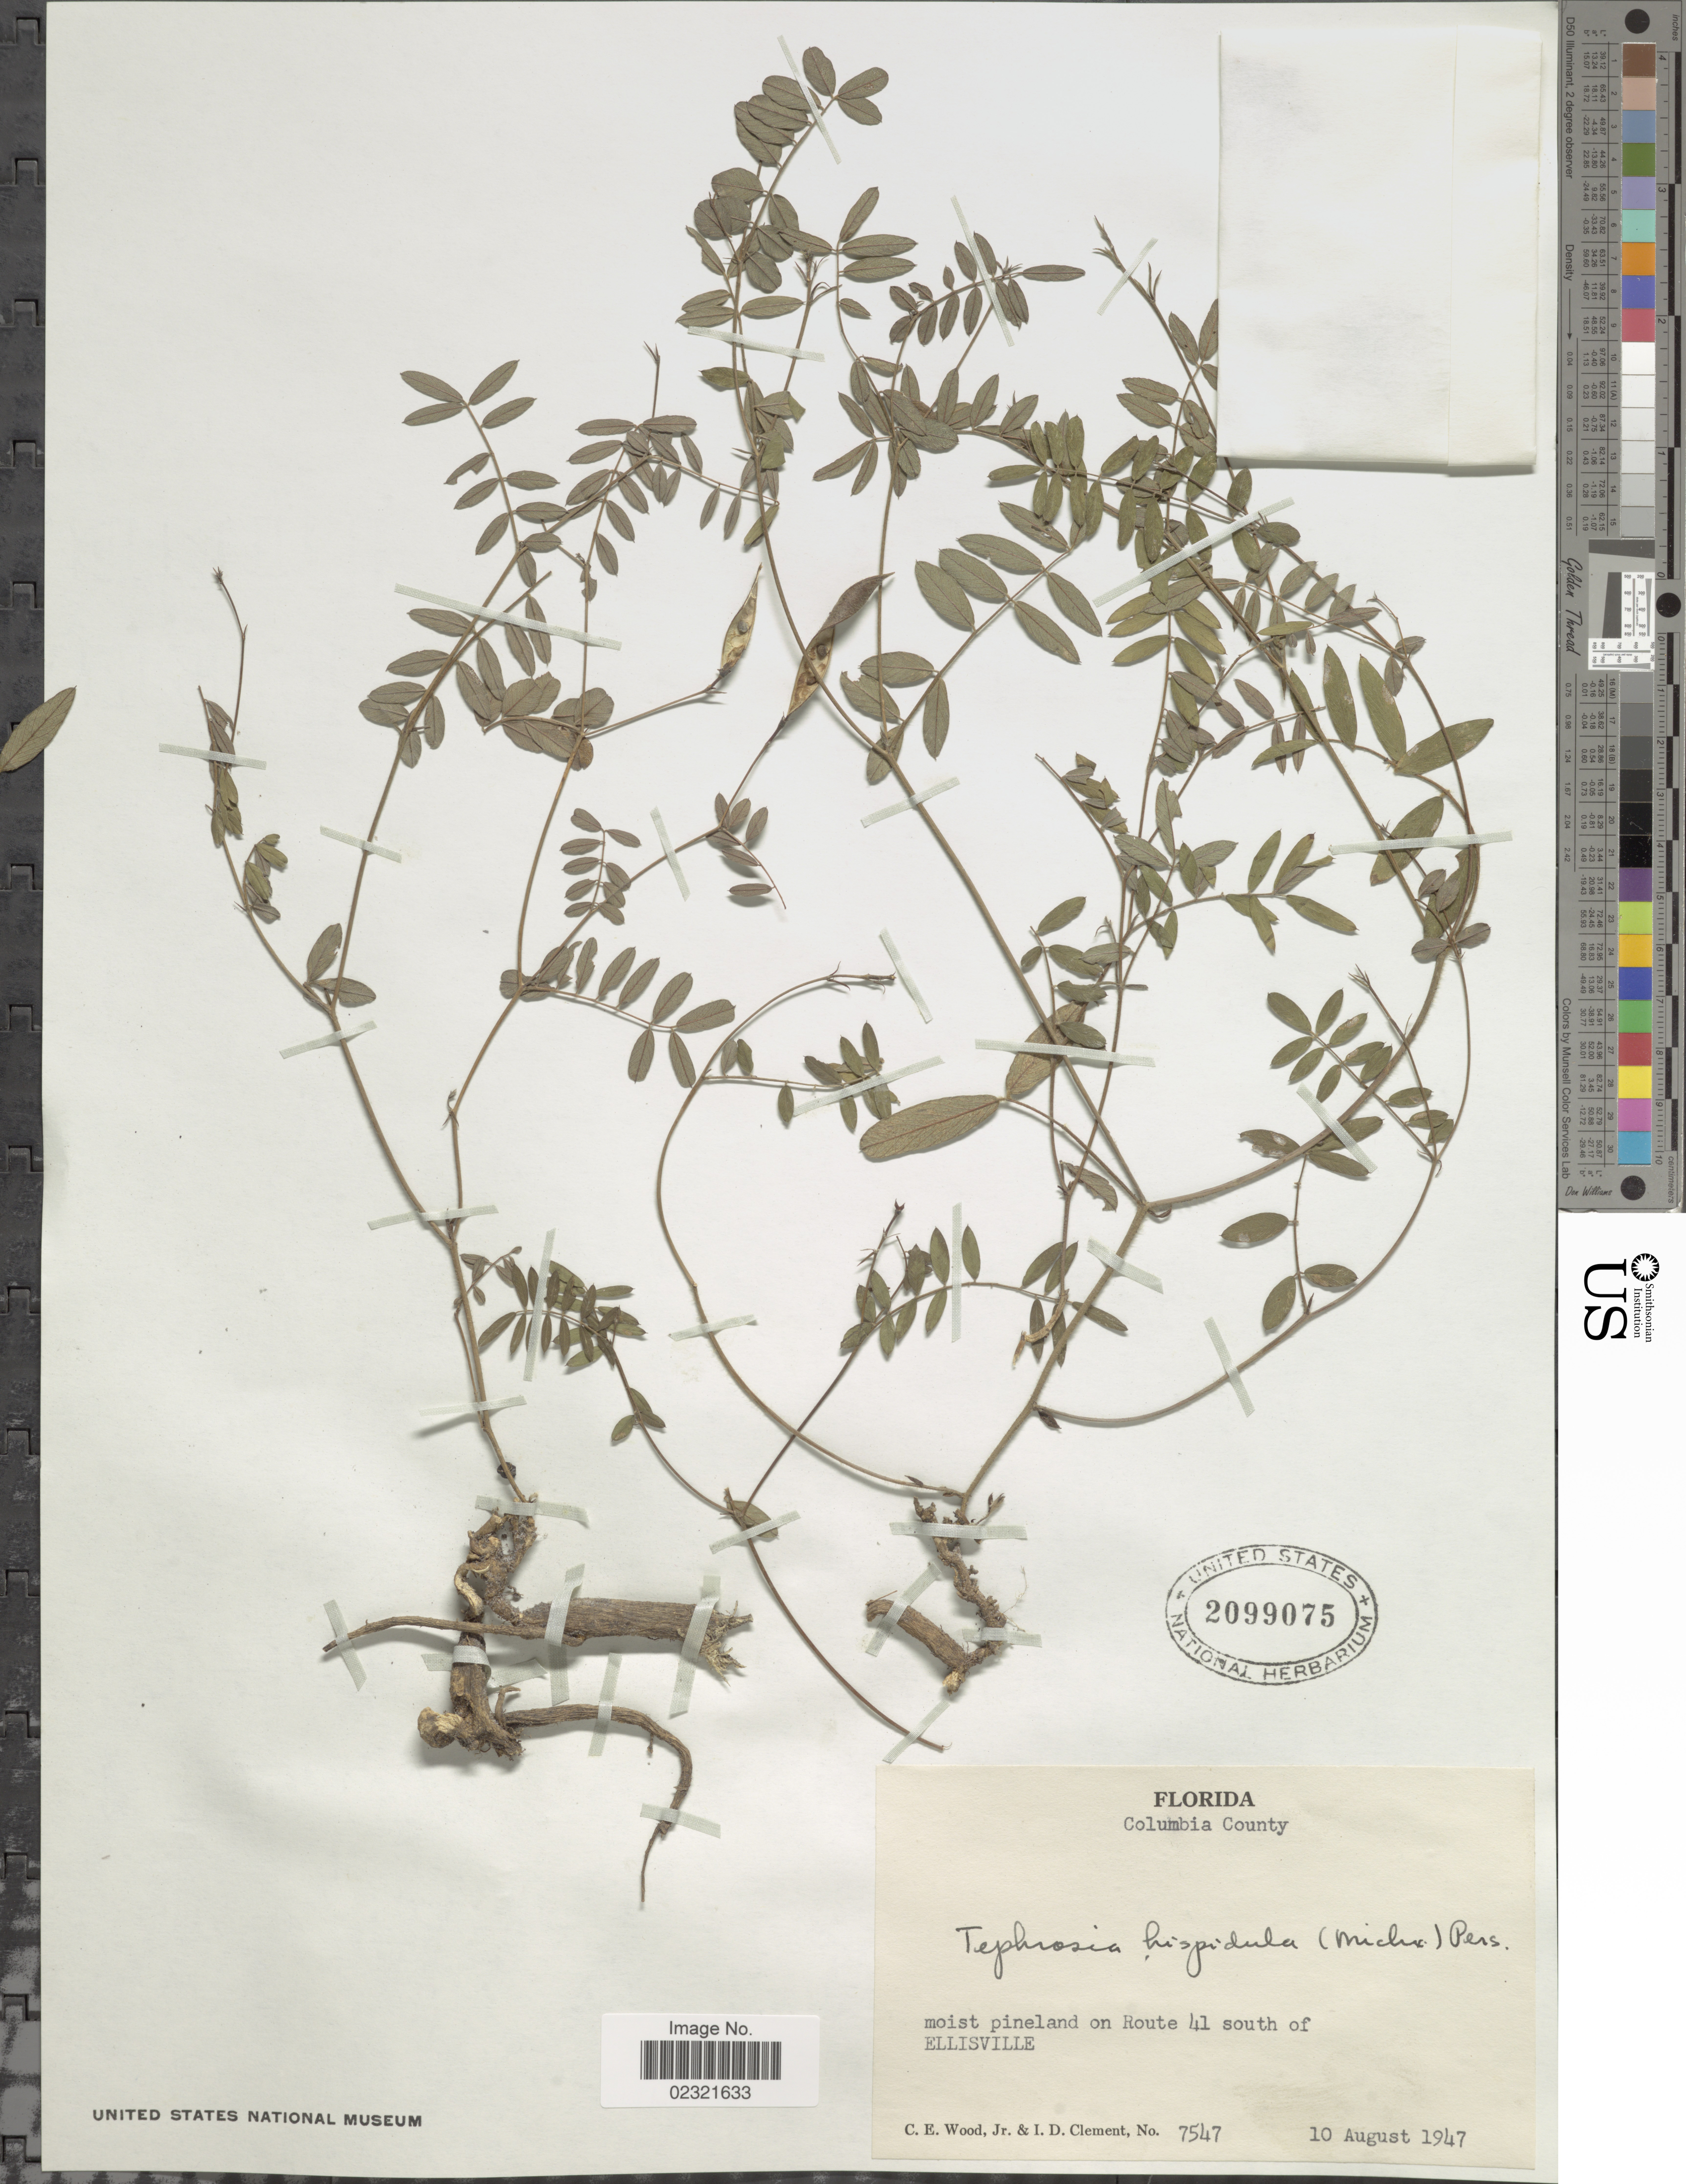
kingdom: Plantae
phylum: Tracheophyta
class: Magnoliopsida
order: Fabales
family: Fabaceae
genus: Tephrosia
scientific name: Tephrosia hispidula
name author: (Michx.) Pers.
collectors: C. Wood & I. Clement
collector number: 7547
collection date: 1947-08-10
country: United States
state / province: Florida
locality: Columbia County, moist pineland on Route 41 south of Ellisville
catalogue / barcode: US 2099075